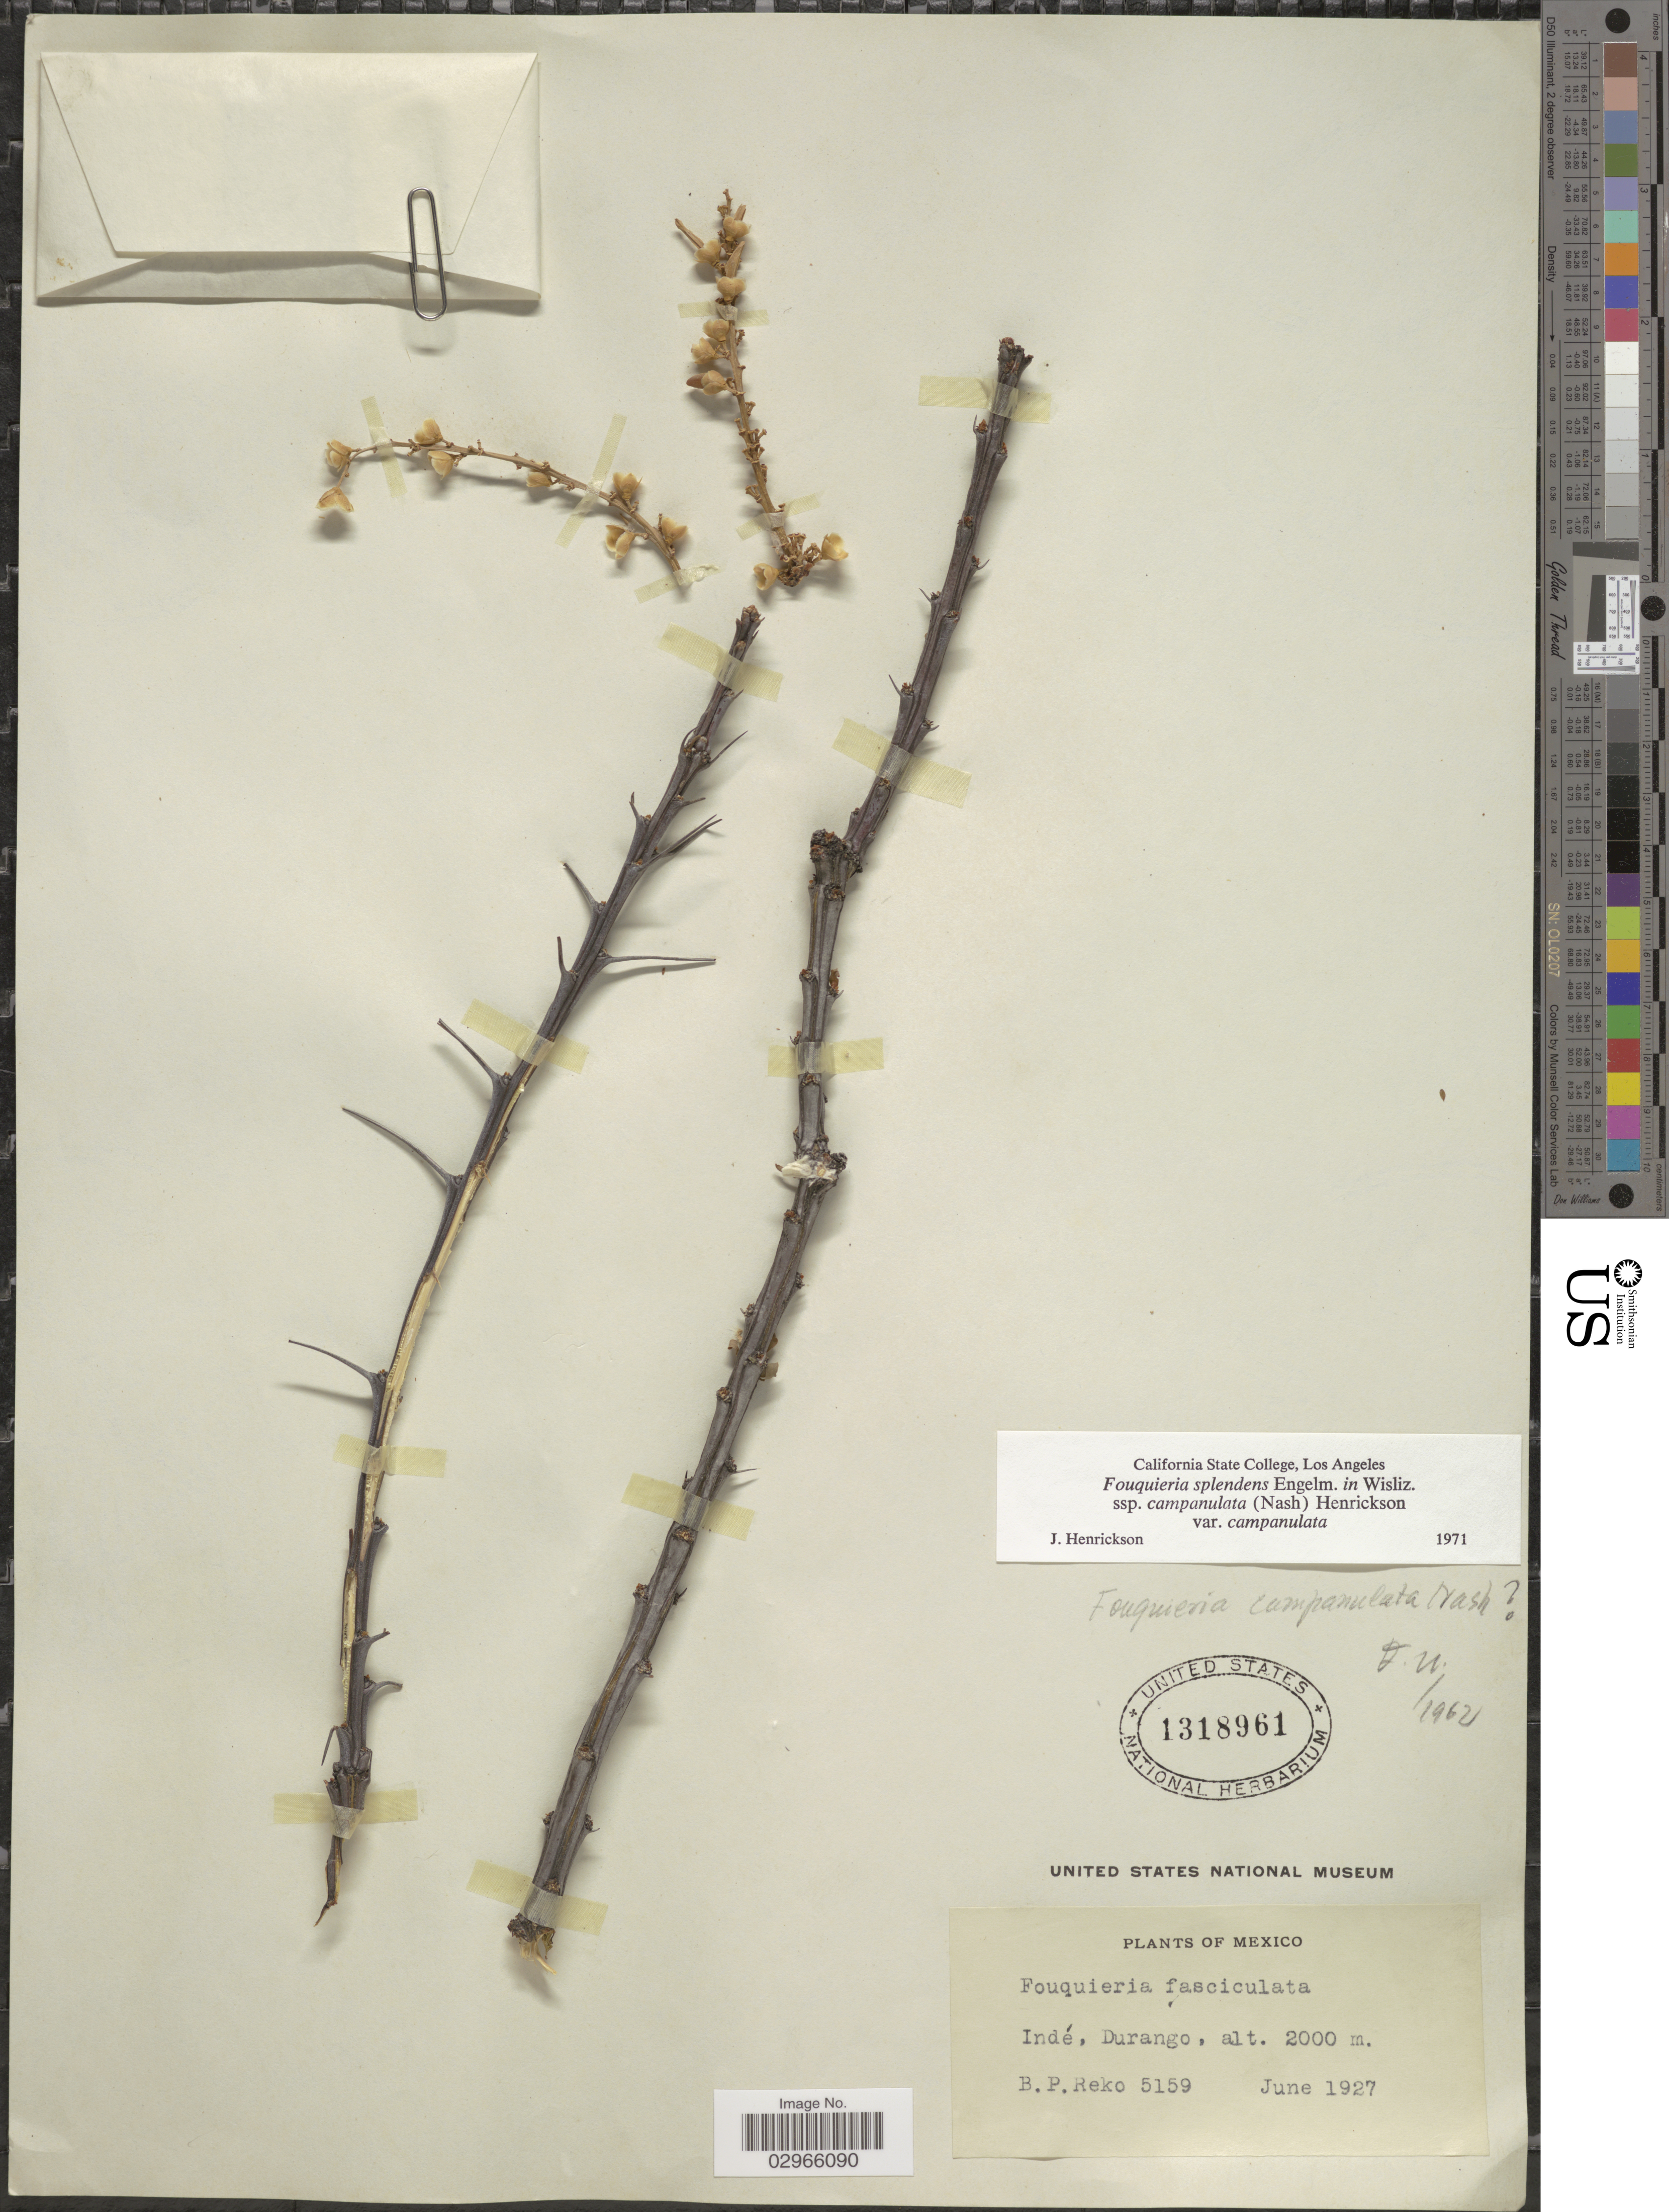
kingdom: Plantae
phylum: Tracheophyta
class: Magnoliopsida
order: Ericales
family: Fouquieriaceae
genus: Fouquieria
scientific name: Fouquieria splendens subsp. campanulata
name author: Engelm.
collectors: B. P. Reko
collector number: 5159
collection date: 1927-06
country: Mexico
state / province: Durango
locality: Indé.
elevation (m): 2000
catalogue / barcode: US 1318961